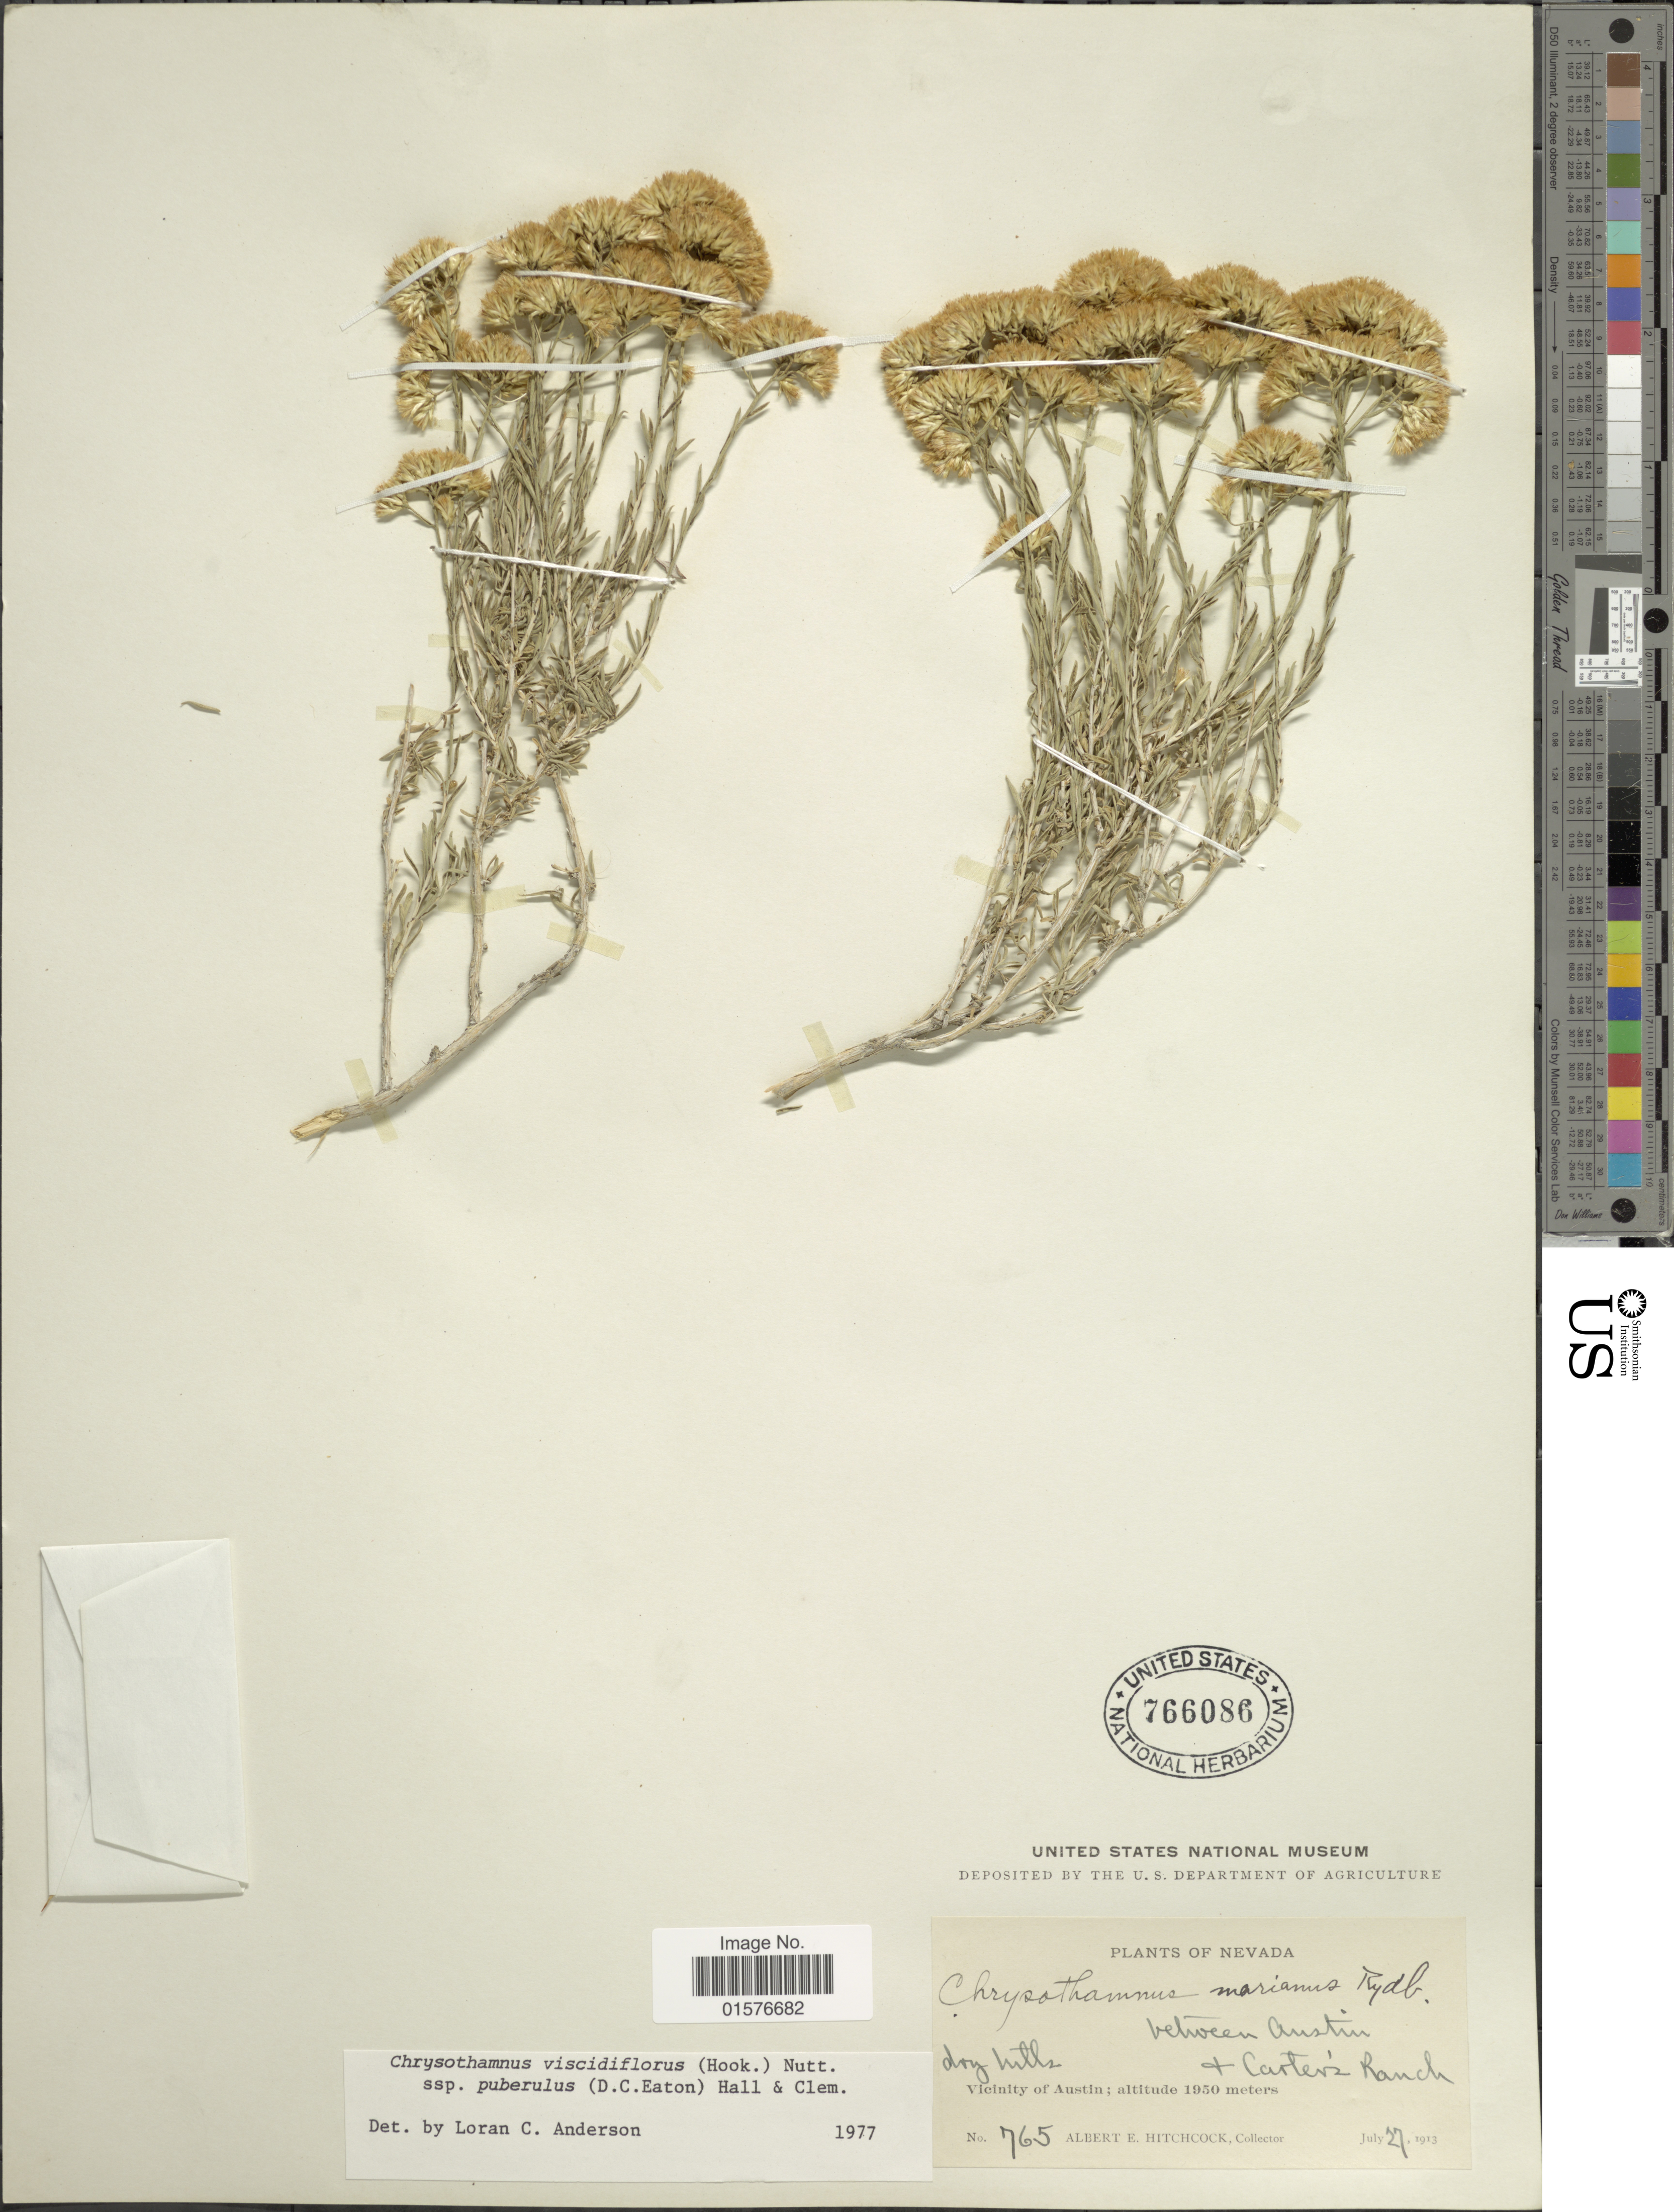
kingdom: Plantae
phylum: Tracheophyta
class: Magnoliopsida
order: Asterales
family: Asteraceae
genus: Chrysothamnus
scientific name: Chrysothamnus viscidiflorus subsp. puberulus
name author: (D.C. Eaton) H.M. Hall & Clem.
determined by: Urbatsch, Lowell E., Curator (LSU), Louisiana State University (UNITED STATES)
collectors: A. Hitchcock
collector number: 765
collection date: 1913-07-27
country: United States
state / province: Nevada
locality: Between Austin & Carters Ranch, Vicinity of Austin.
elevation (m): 1950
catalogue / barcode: US 766086